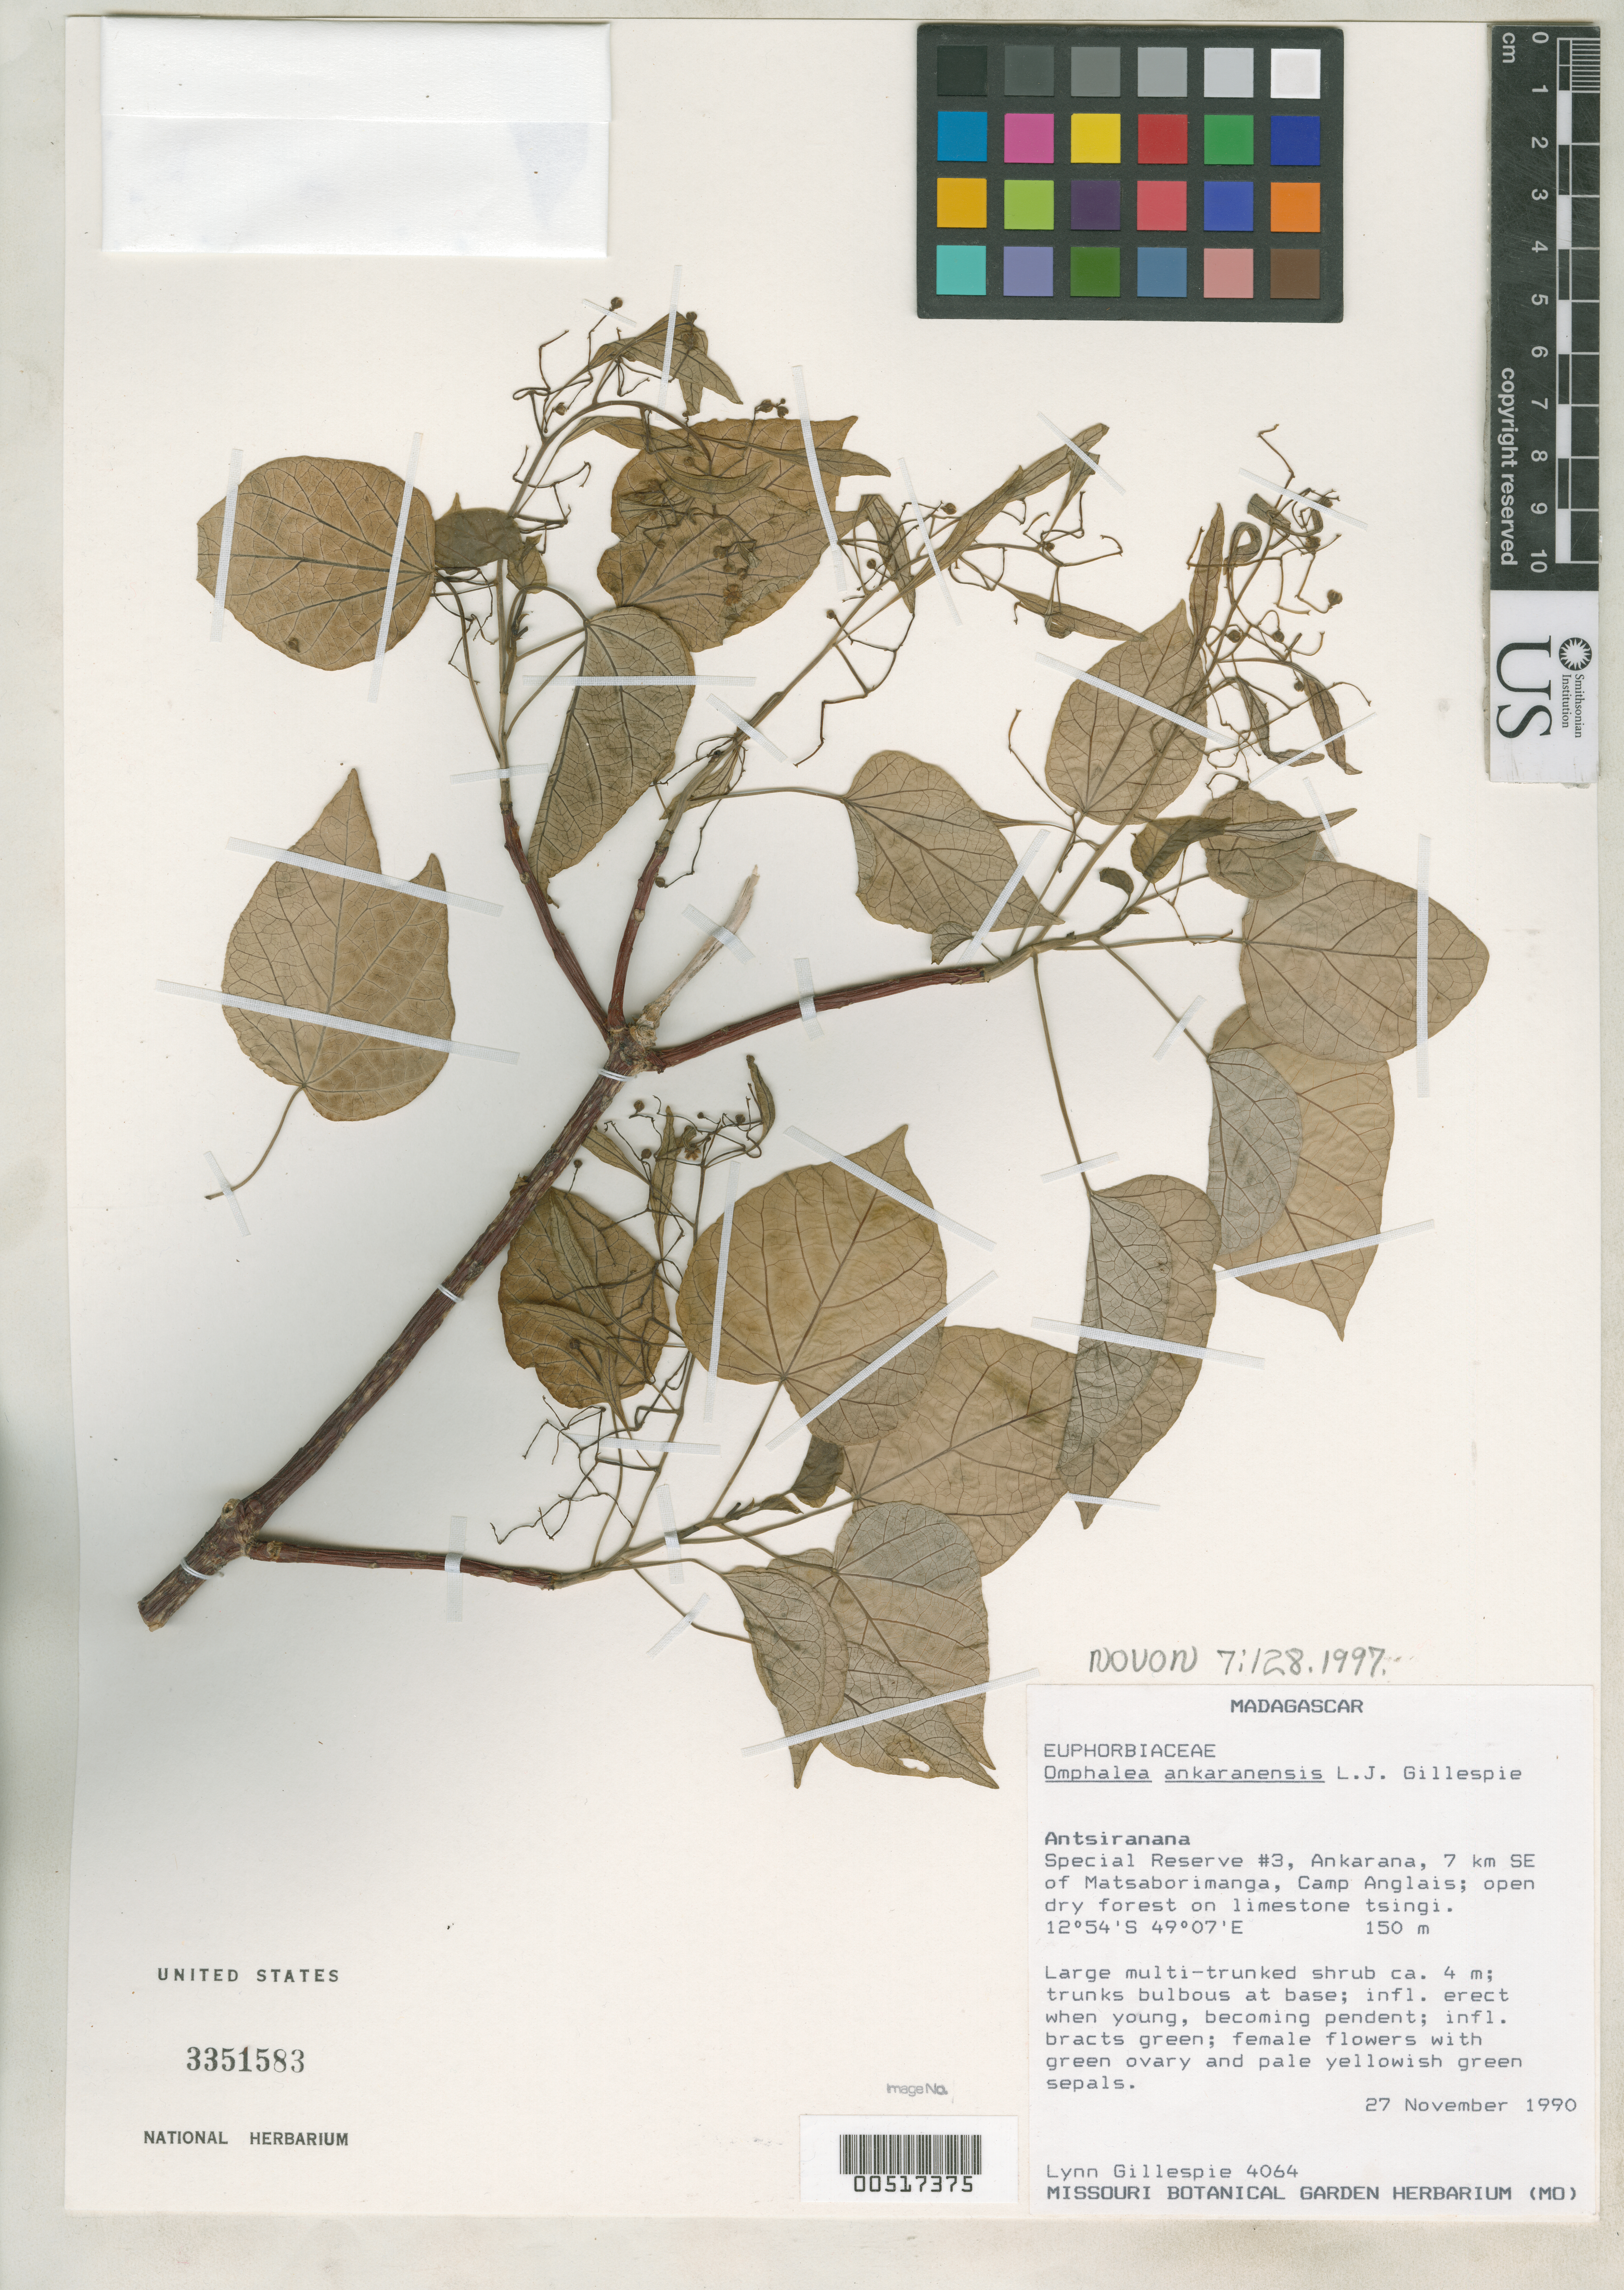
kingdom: Plantae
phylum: Tracheophyta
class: Magnoliopsida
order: Malpighiales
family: Euphorbiaceae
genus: Omphalea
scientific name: Omphalea ankaranensis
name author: L.J. Gillespie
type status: Isotype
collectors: L. J. Gillespie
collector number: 4064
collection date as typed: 27 Nov 1990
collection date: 1990-11-27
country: Madagascar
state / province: Diana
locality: Special Reserve no. 3, Ankarana, 7 km SE of Matsaborimanga, Camp Anglais.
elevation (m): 150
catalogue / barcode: US 3351583